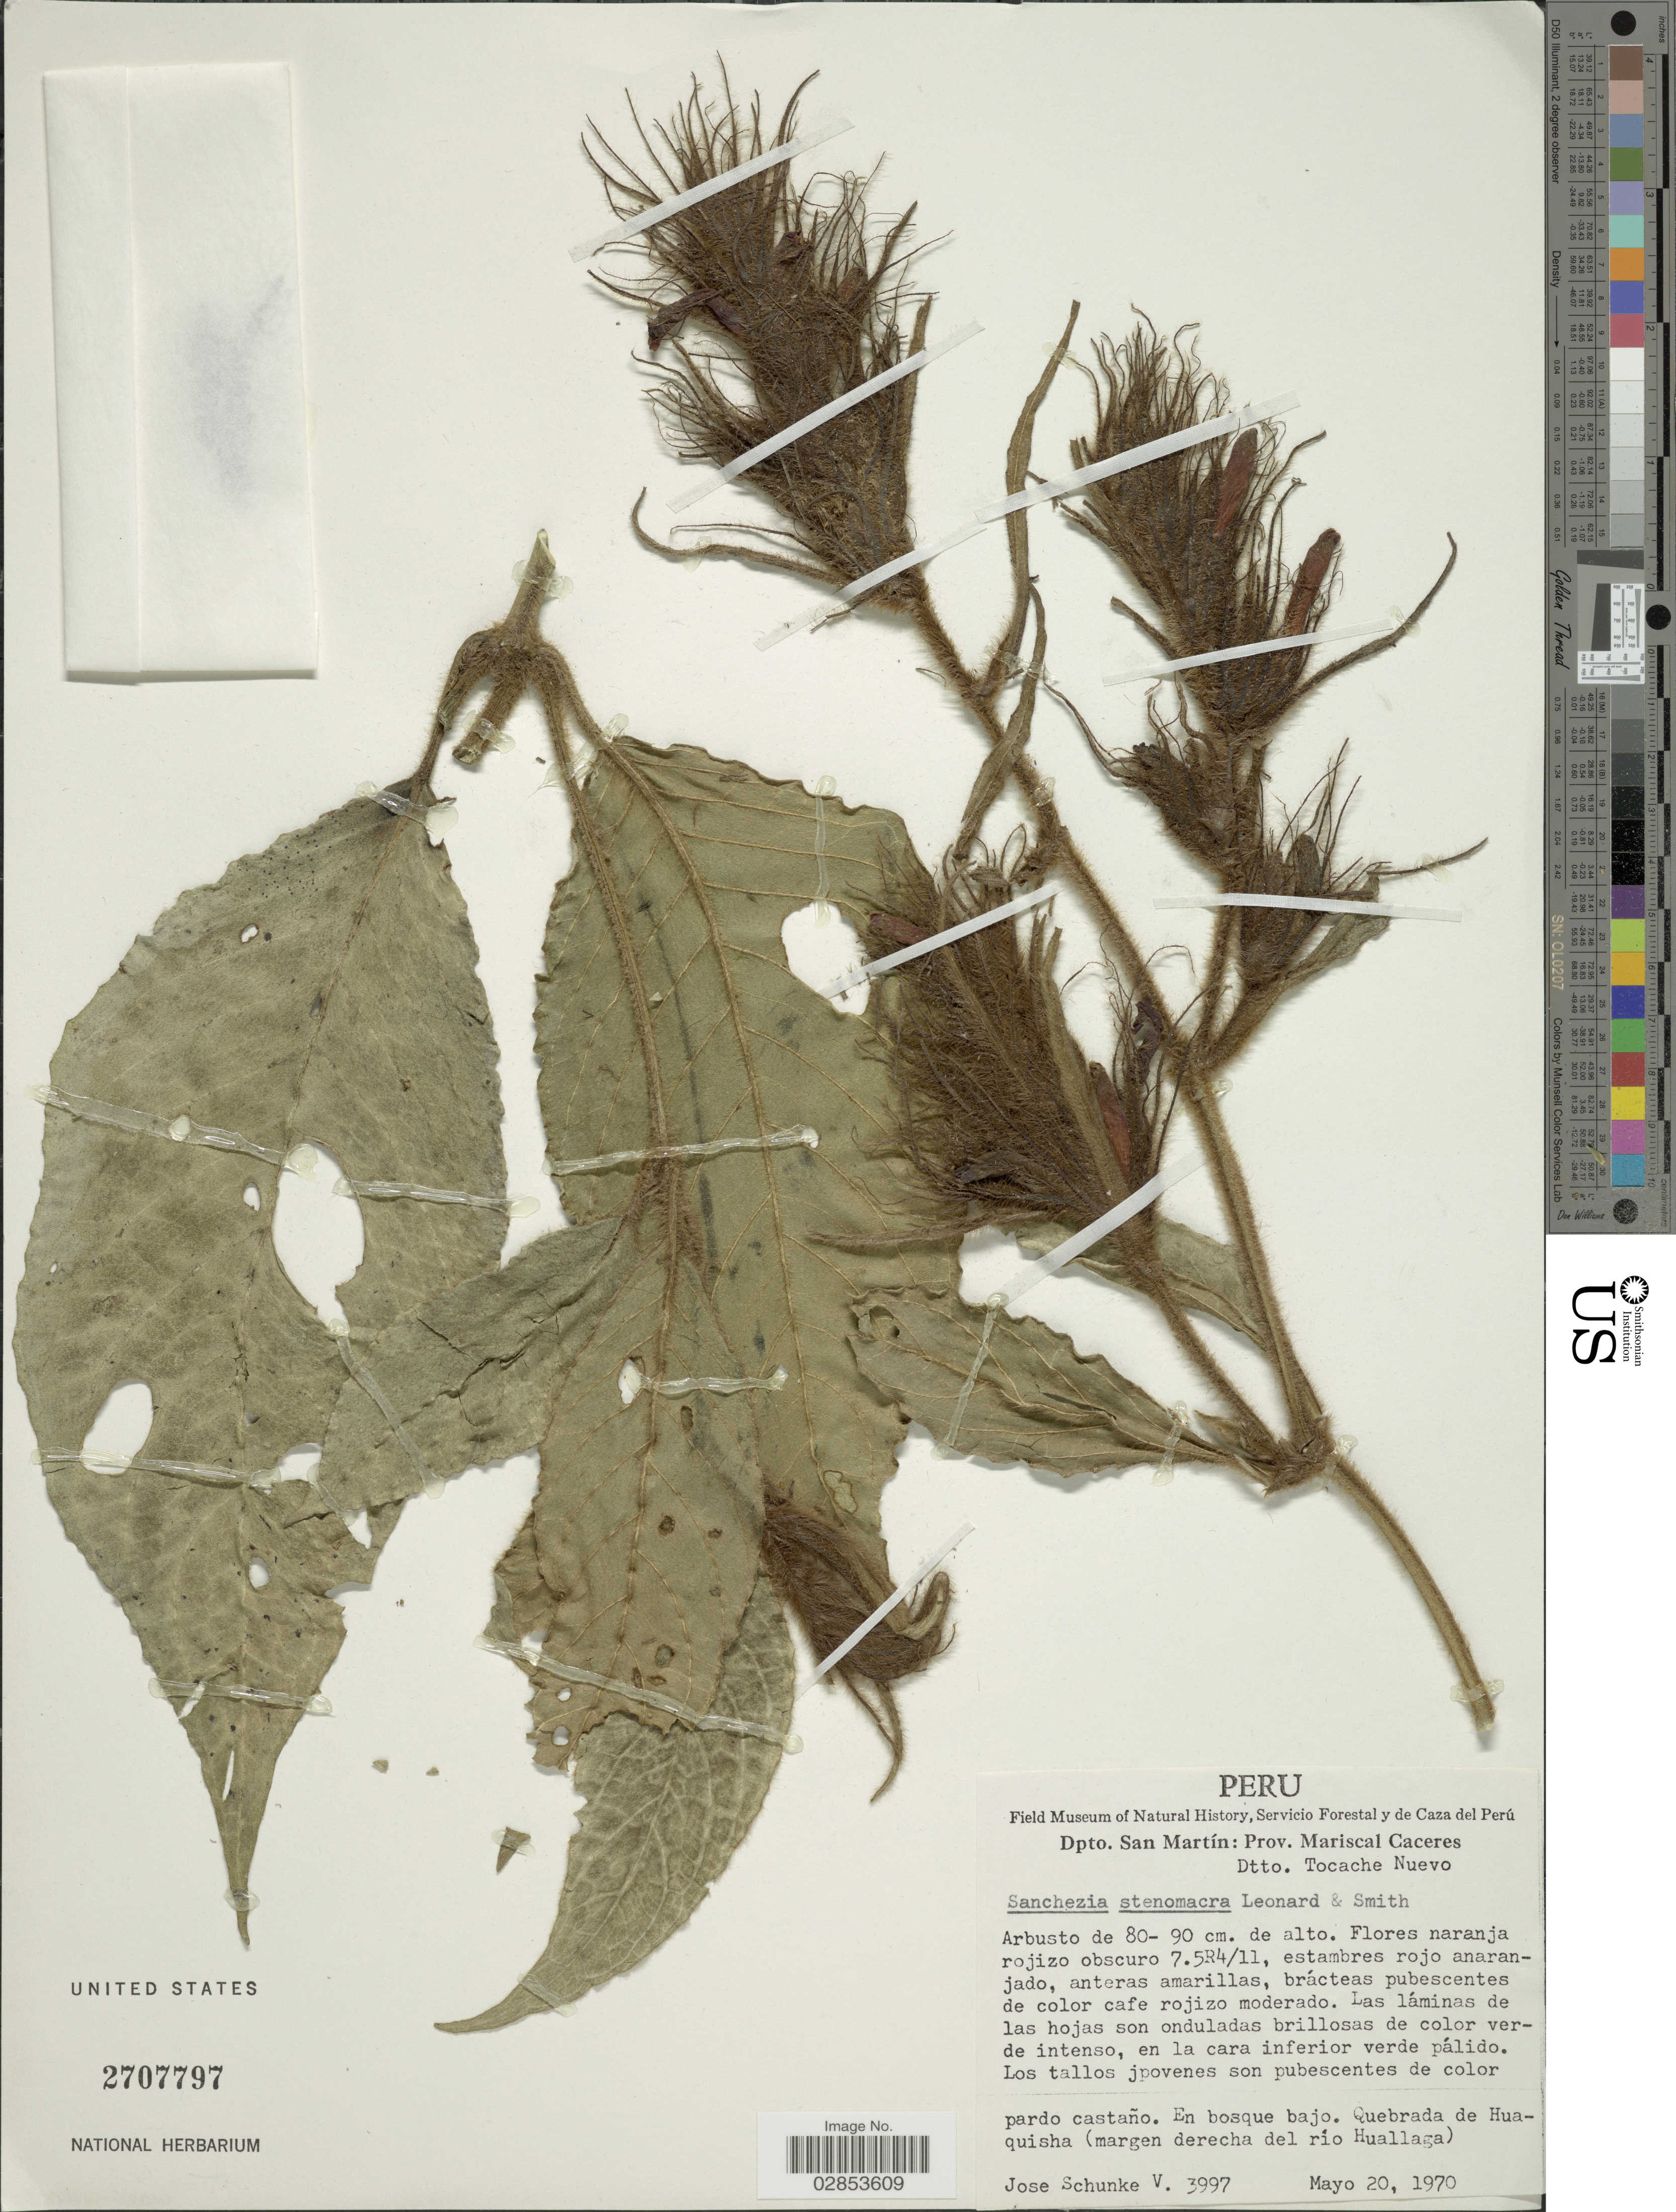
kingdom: Plantae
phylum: Tracheophyta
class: Magnoliopsida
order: Lamiales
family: Acanthaceae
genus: Sanchezia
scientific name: Sanchezia aurea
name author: Leonard & L.B. Sm.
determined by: Azevedo, Igor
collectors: J. Schunke Vigo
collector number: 3997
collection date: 1970-05-20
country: Peru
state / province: San Martín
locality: Dpto. San Martín: Prov. Mariscal Caceres. Dtto. Tocache Nuevo. Quebrada de Huaquisha (margen derecha del río Huallaga).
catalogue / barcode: US 2707797